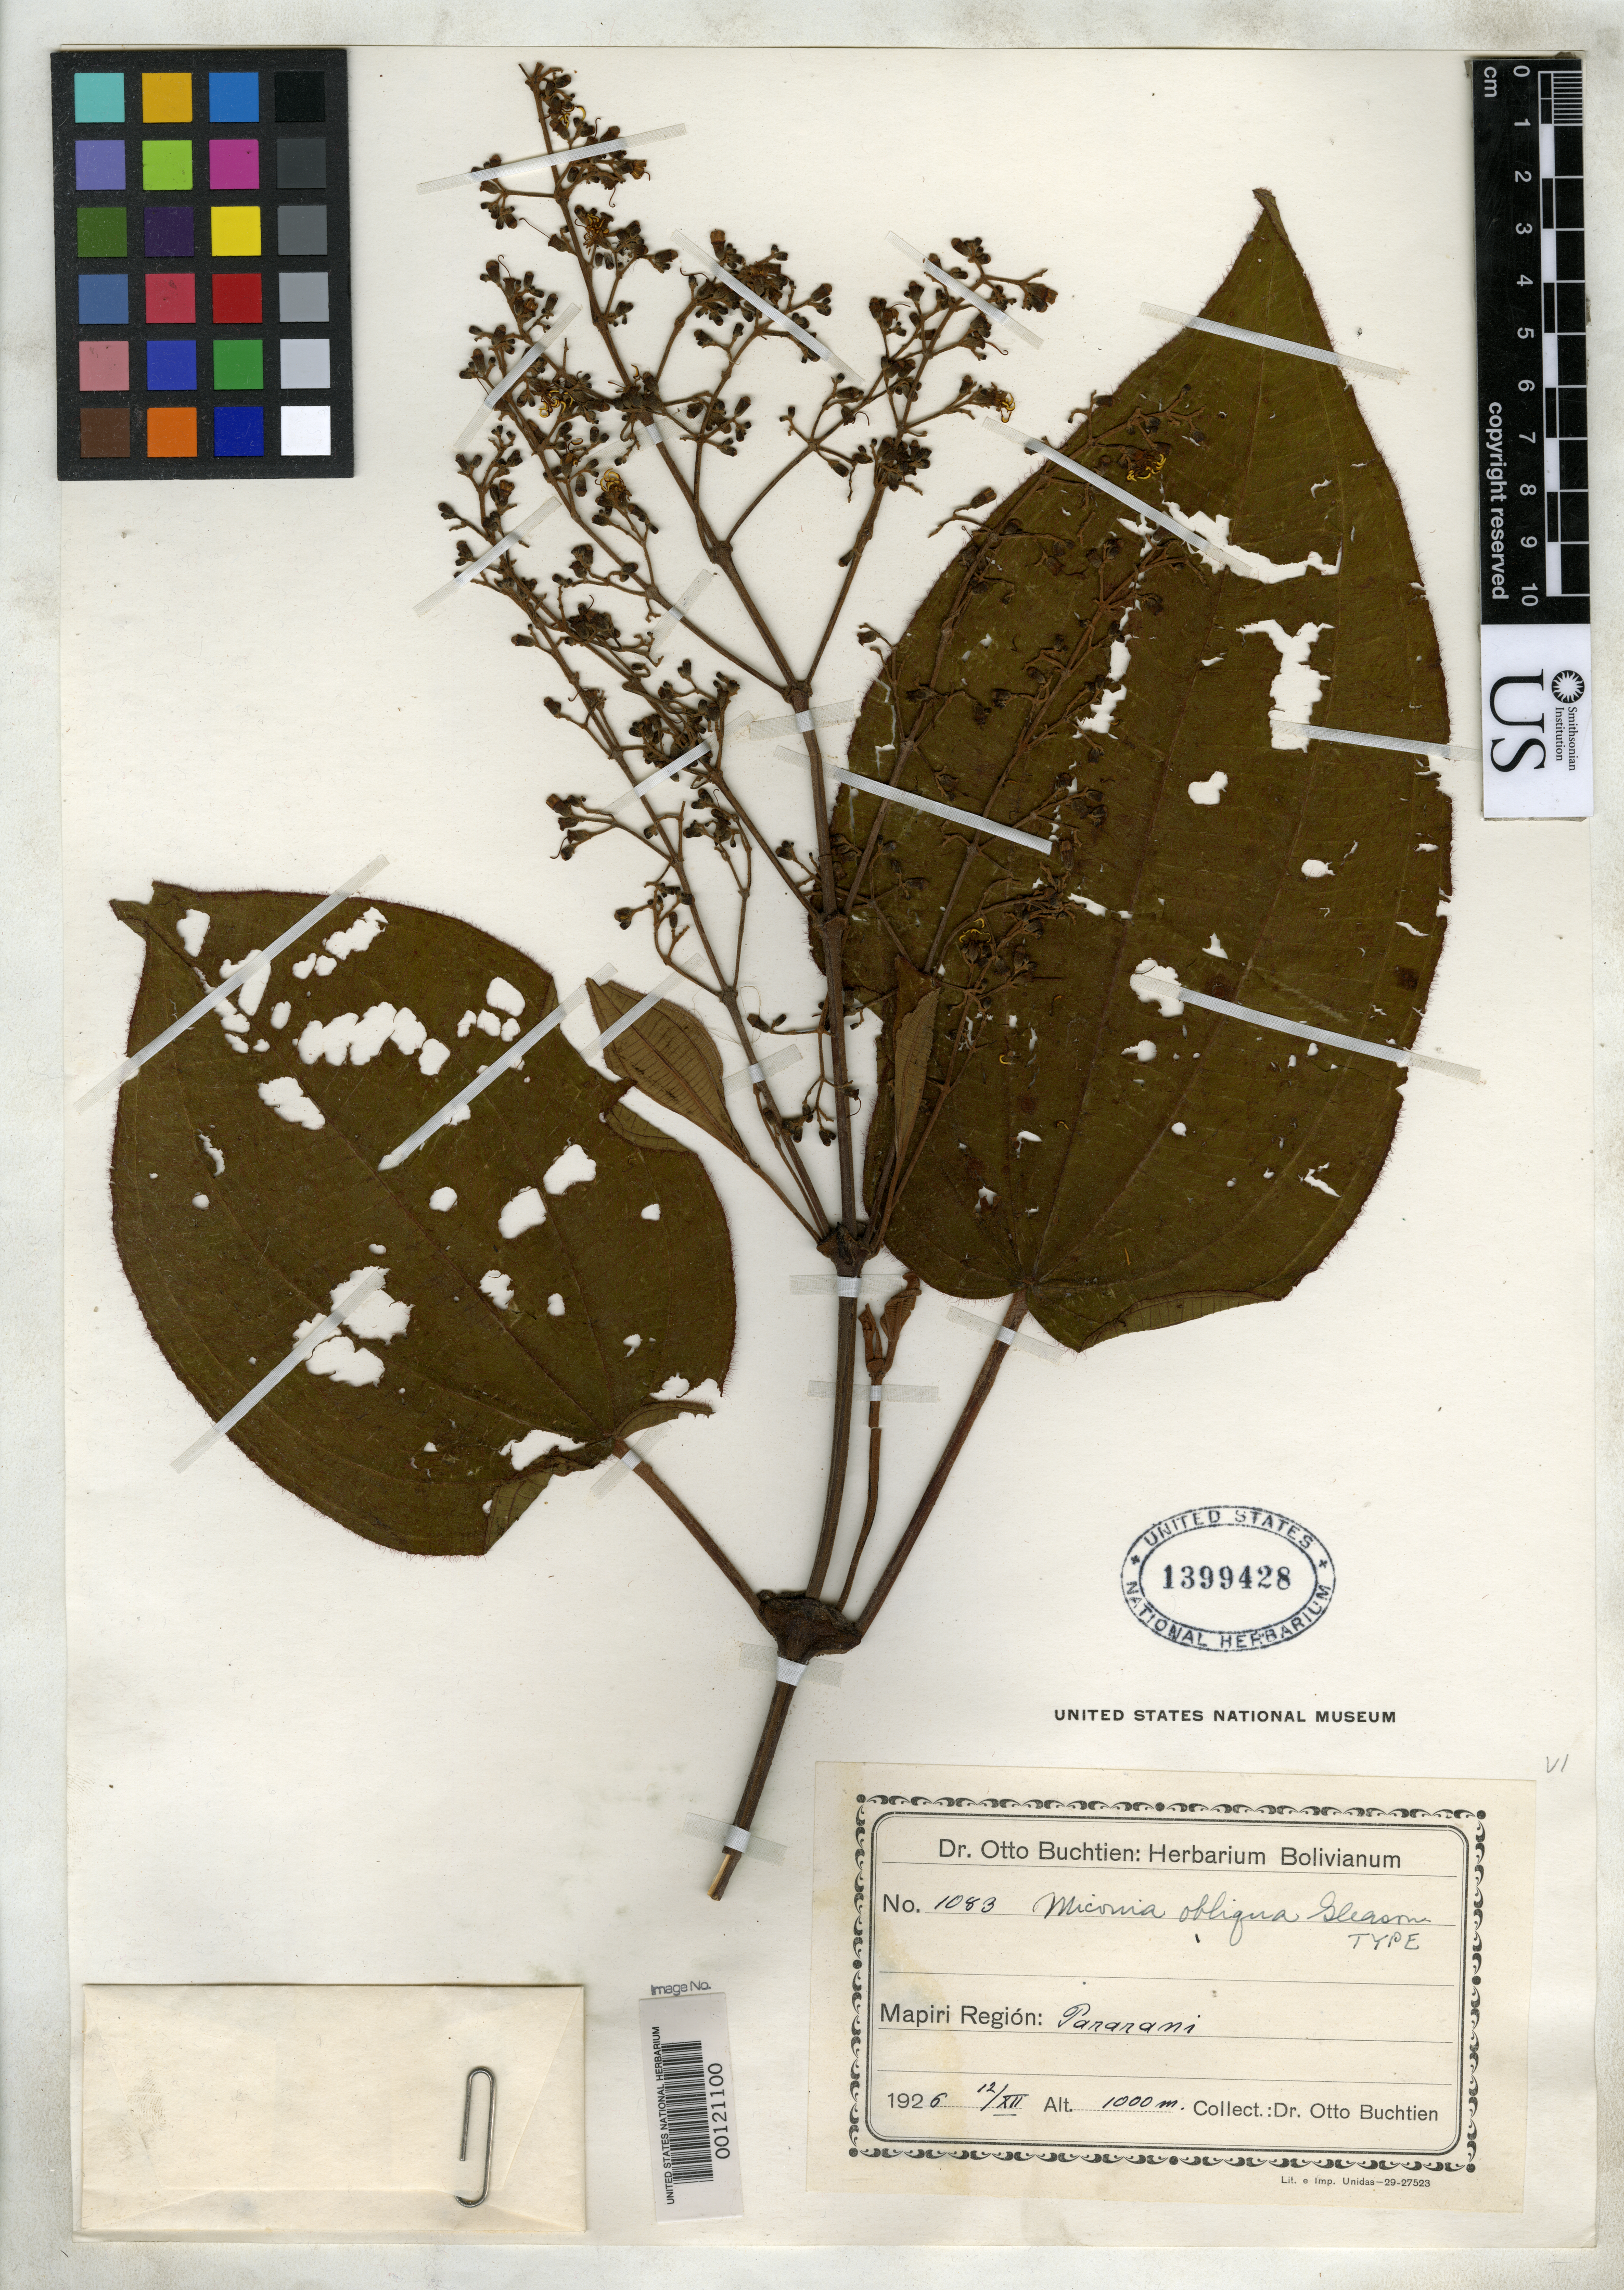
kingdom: Plantae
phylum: Tracheophyta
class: Magnoliopsida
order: Myrtales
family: Melastomataceae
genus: Miconia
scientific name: Miconia obliqua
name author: Gleason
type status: Holotype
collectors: O. Buchtien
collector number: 1083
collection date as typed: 12 Jul 1926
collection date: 1926-07-12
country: Bolivia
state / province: La Paz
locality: Mapiri region, Parotani.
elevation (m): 1000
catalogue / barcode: US 1399428